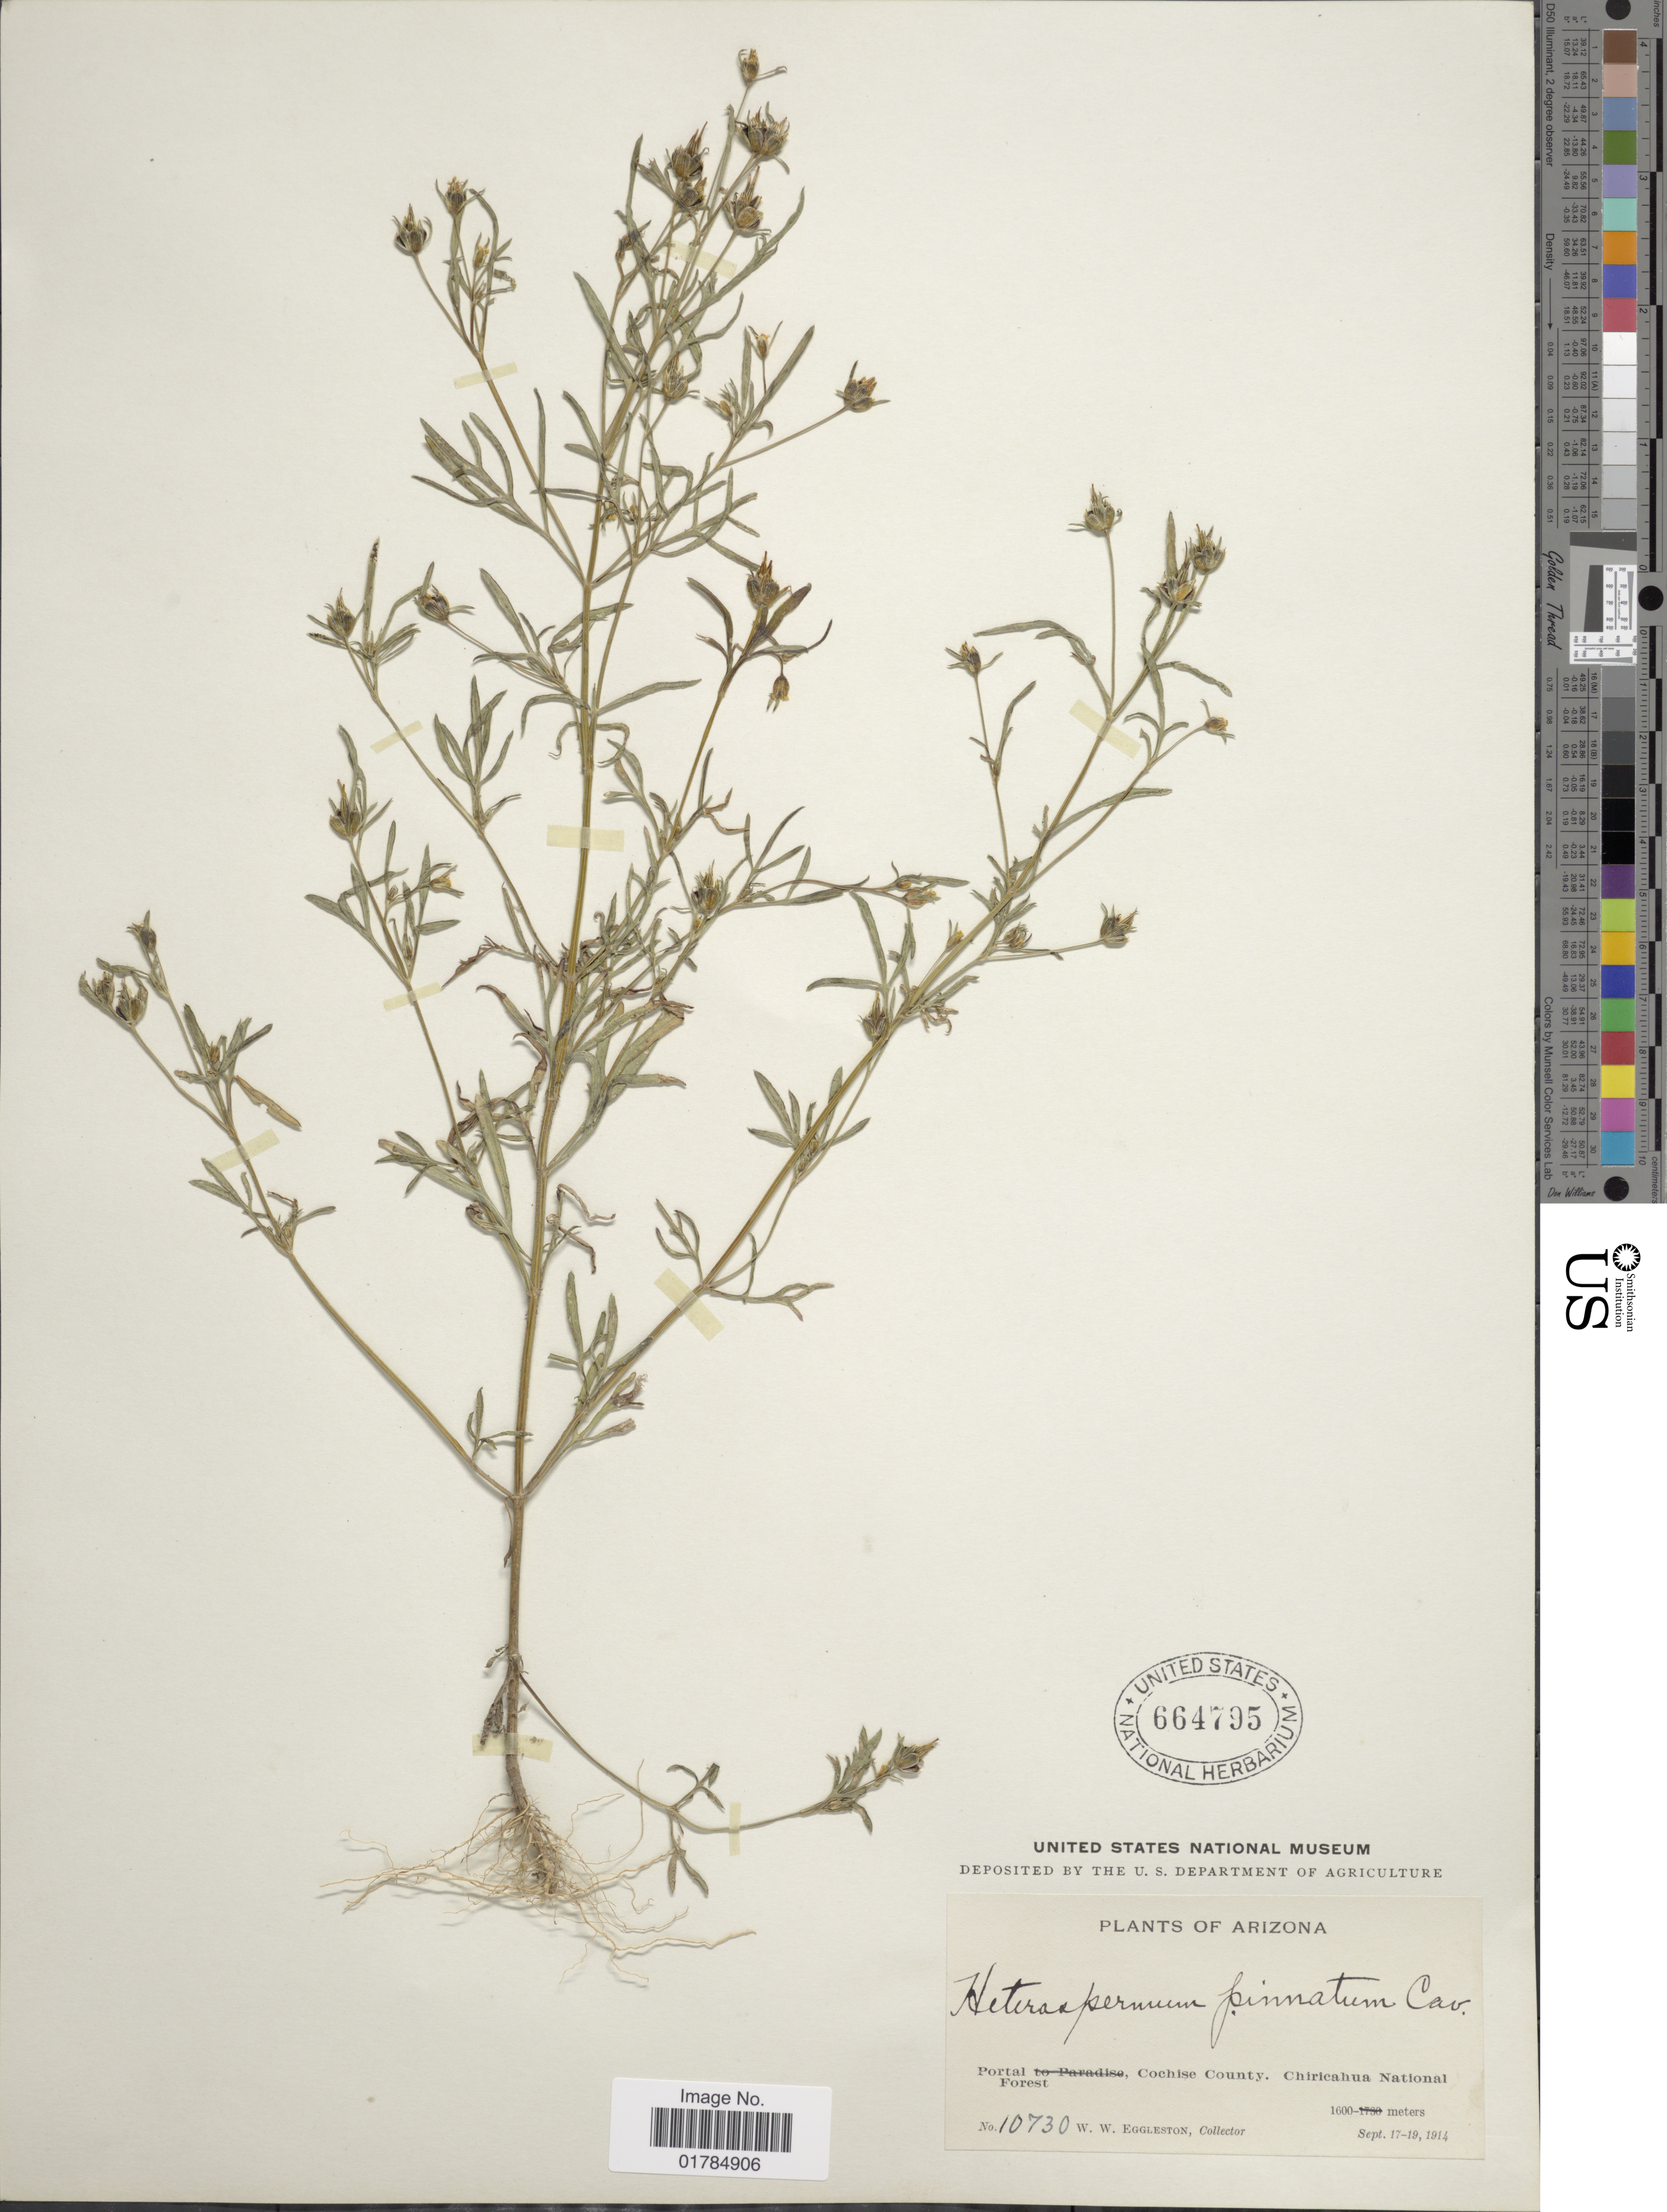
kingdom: Plantae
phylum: Tracheophyta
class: Magnoliopsida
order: Asterales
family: Asteraceae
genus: Heterosperma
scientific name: Heterosperma pinnatum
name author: Cav.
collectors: W. W. Eggleston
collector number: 10730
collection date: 1914-09-17/1914-09-19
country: United States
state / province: Arizona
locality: Portal Cochise County, Chiricahua National Forest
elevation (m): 1600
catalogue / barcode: US 664795